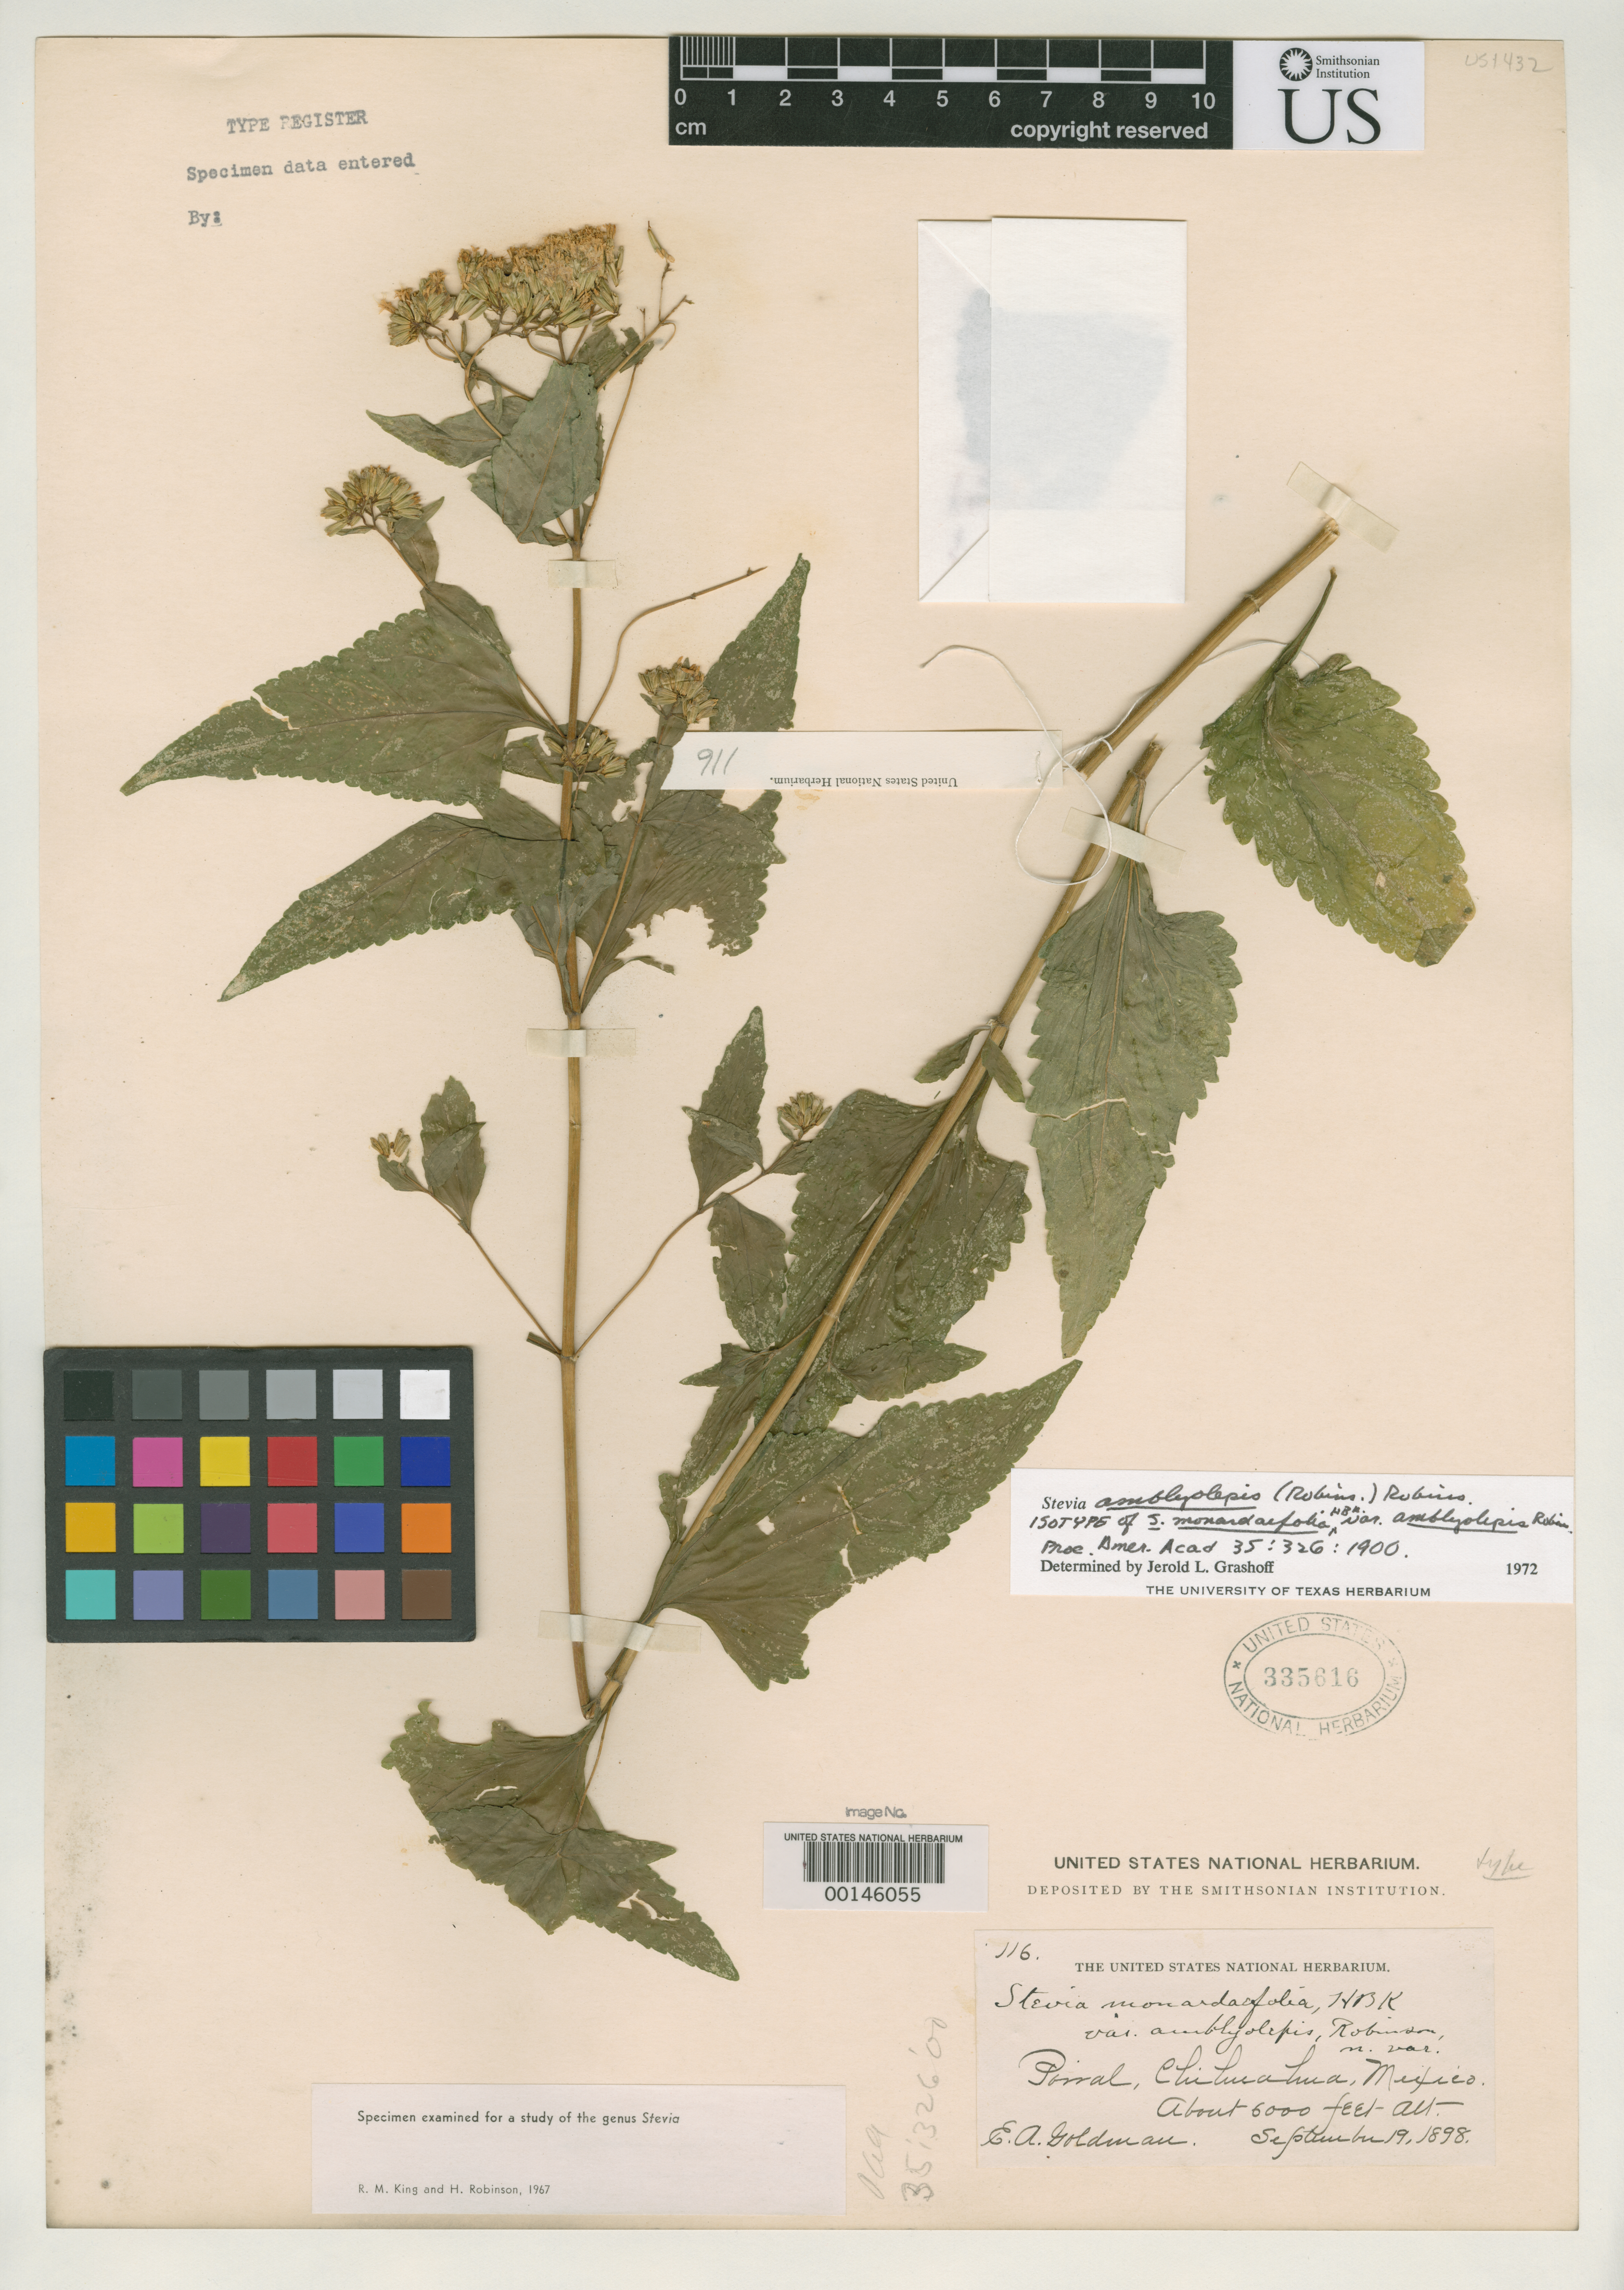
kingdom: Plantae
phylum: Tracheophyta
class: Magnoliopsida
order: Asterales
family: Asteraceae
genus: Stevia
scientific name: Stevia monardifolia var. amblyolepis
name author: B.L. Rob.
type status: Isotype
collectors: E. A. Goldman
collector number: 116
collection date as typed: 19 Sep 1898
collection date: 1898-09-19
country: Mexico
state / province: Chihuahua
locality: Pinal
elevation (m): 1829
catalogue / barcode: US 335616